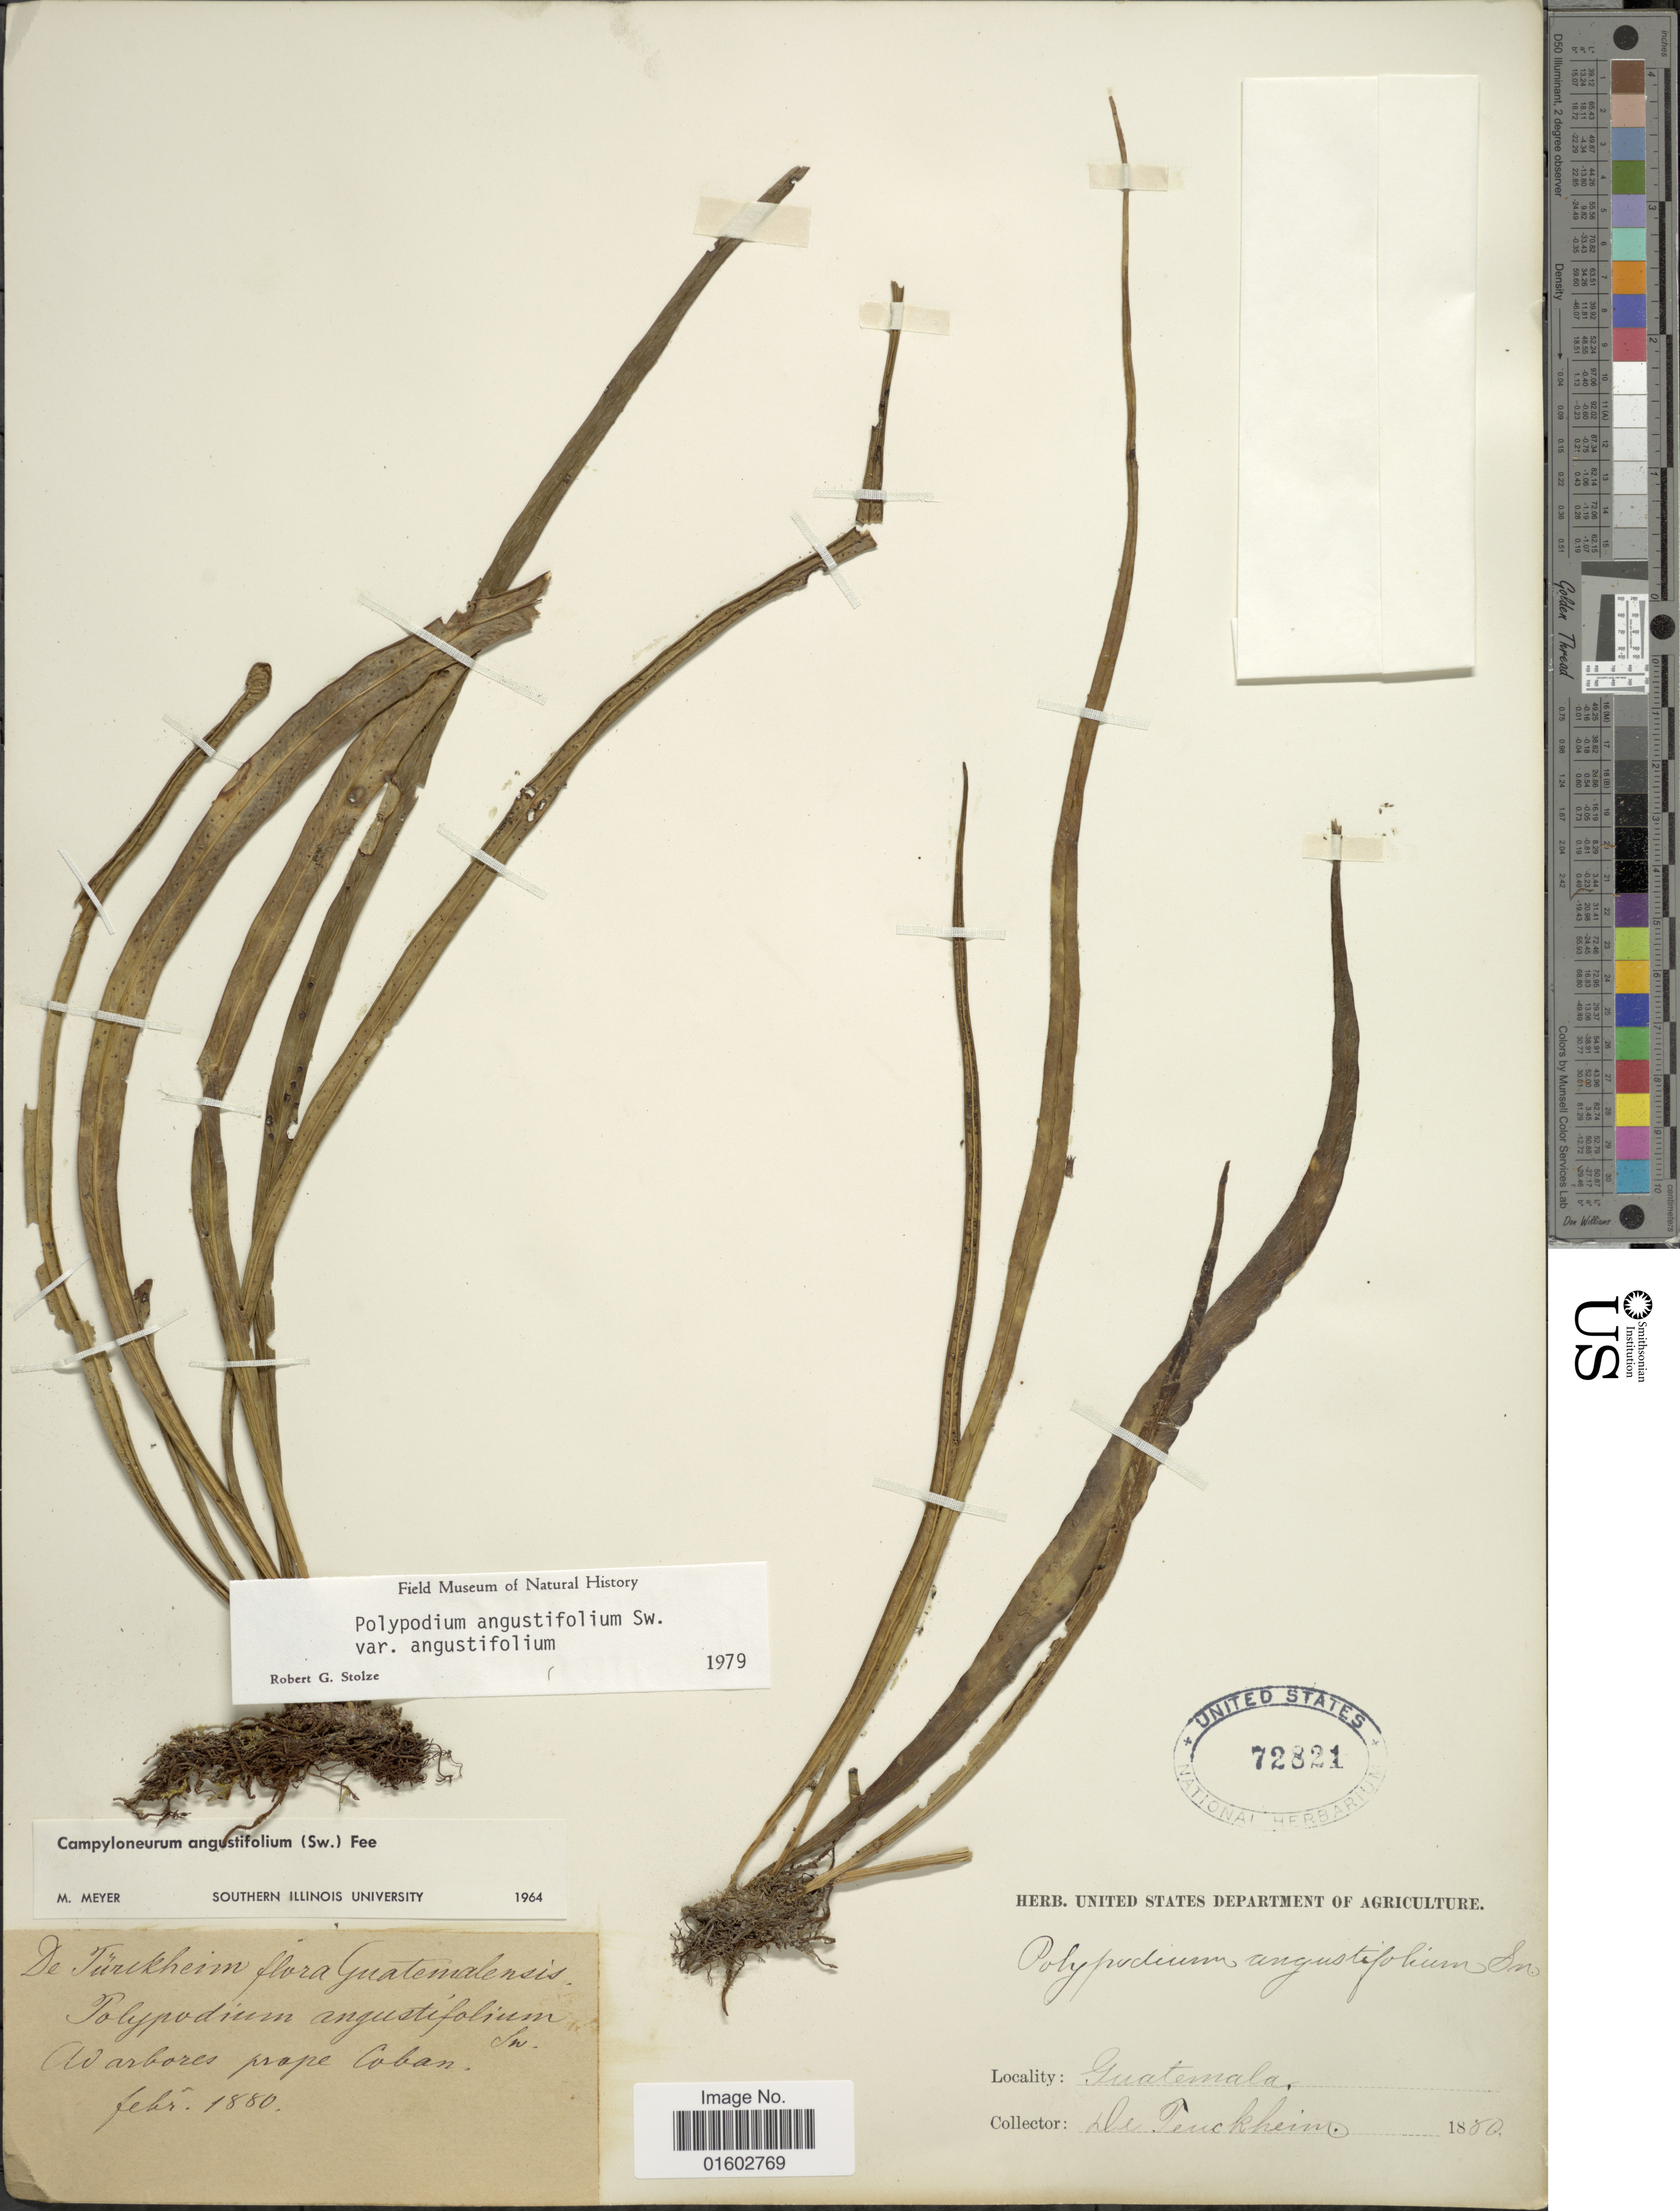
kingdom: Plantae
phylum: Tracheophyta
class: Polypodiopsida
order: Polypodiales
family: Polypodiaceae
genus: Campyloneurum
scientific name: Campyloneurum angustifolium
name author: (Sw.) Fée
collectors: Turckheim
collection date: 1880-02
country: Guatemala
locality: Ad arbores prope Coban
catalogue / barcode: US 72821